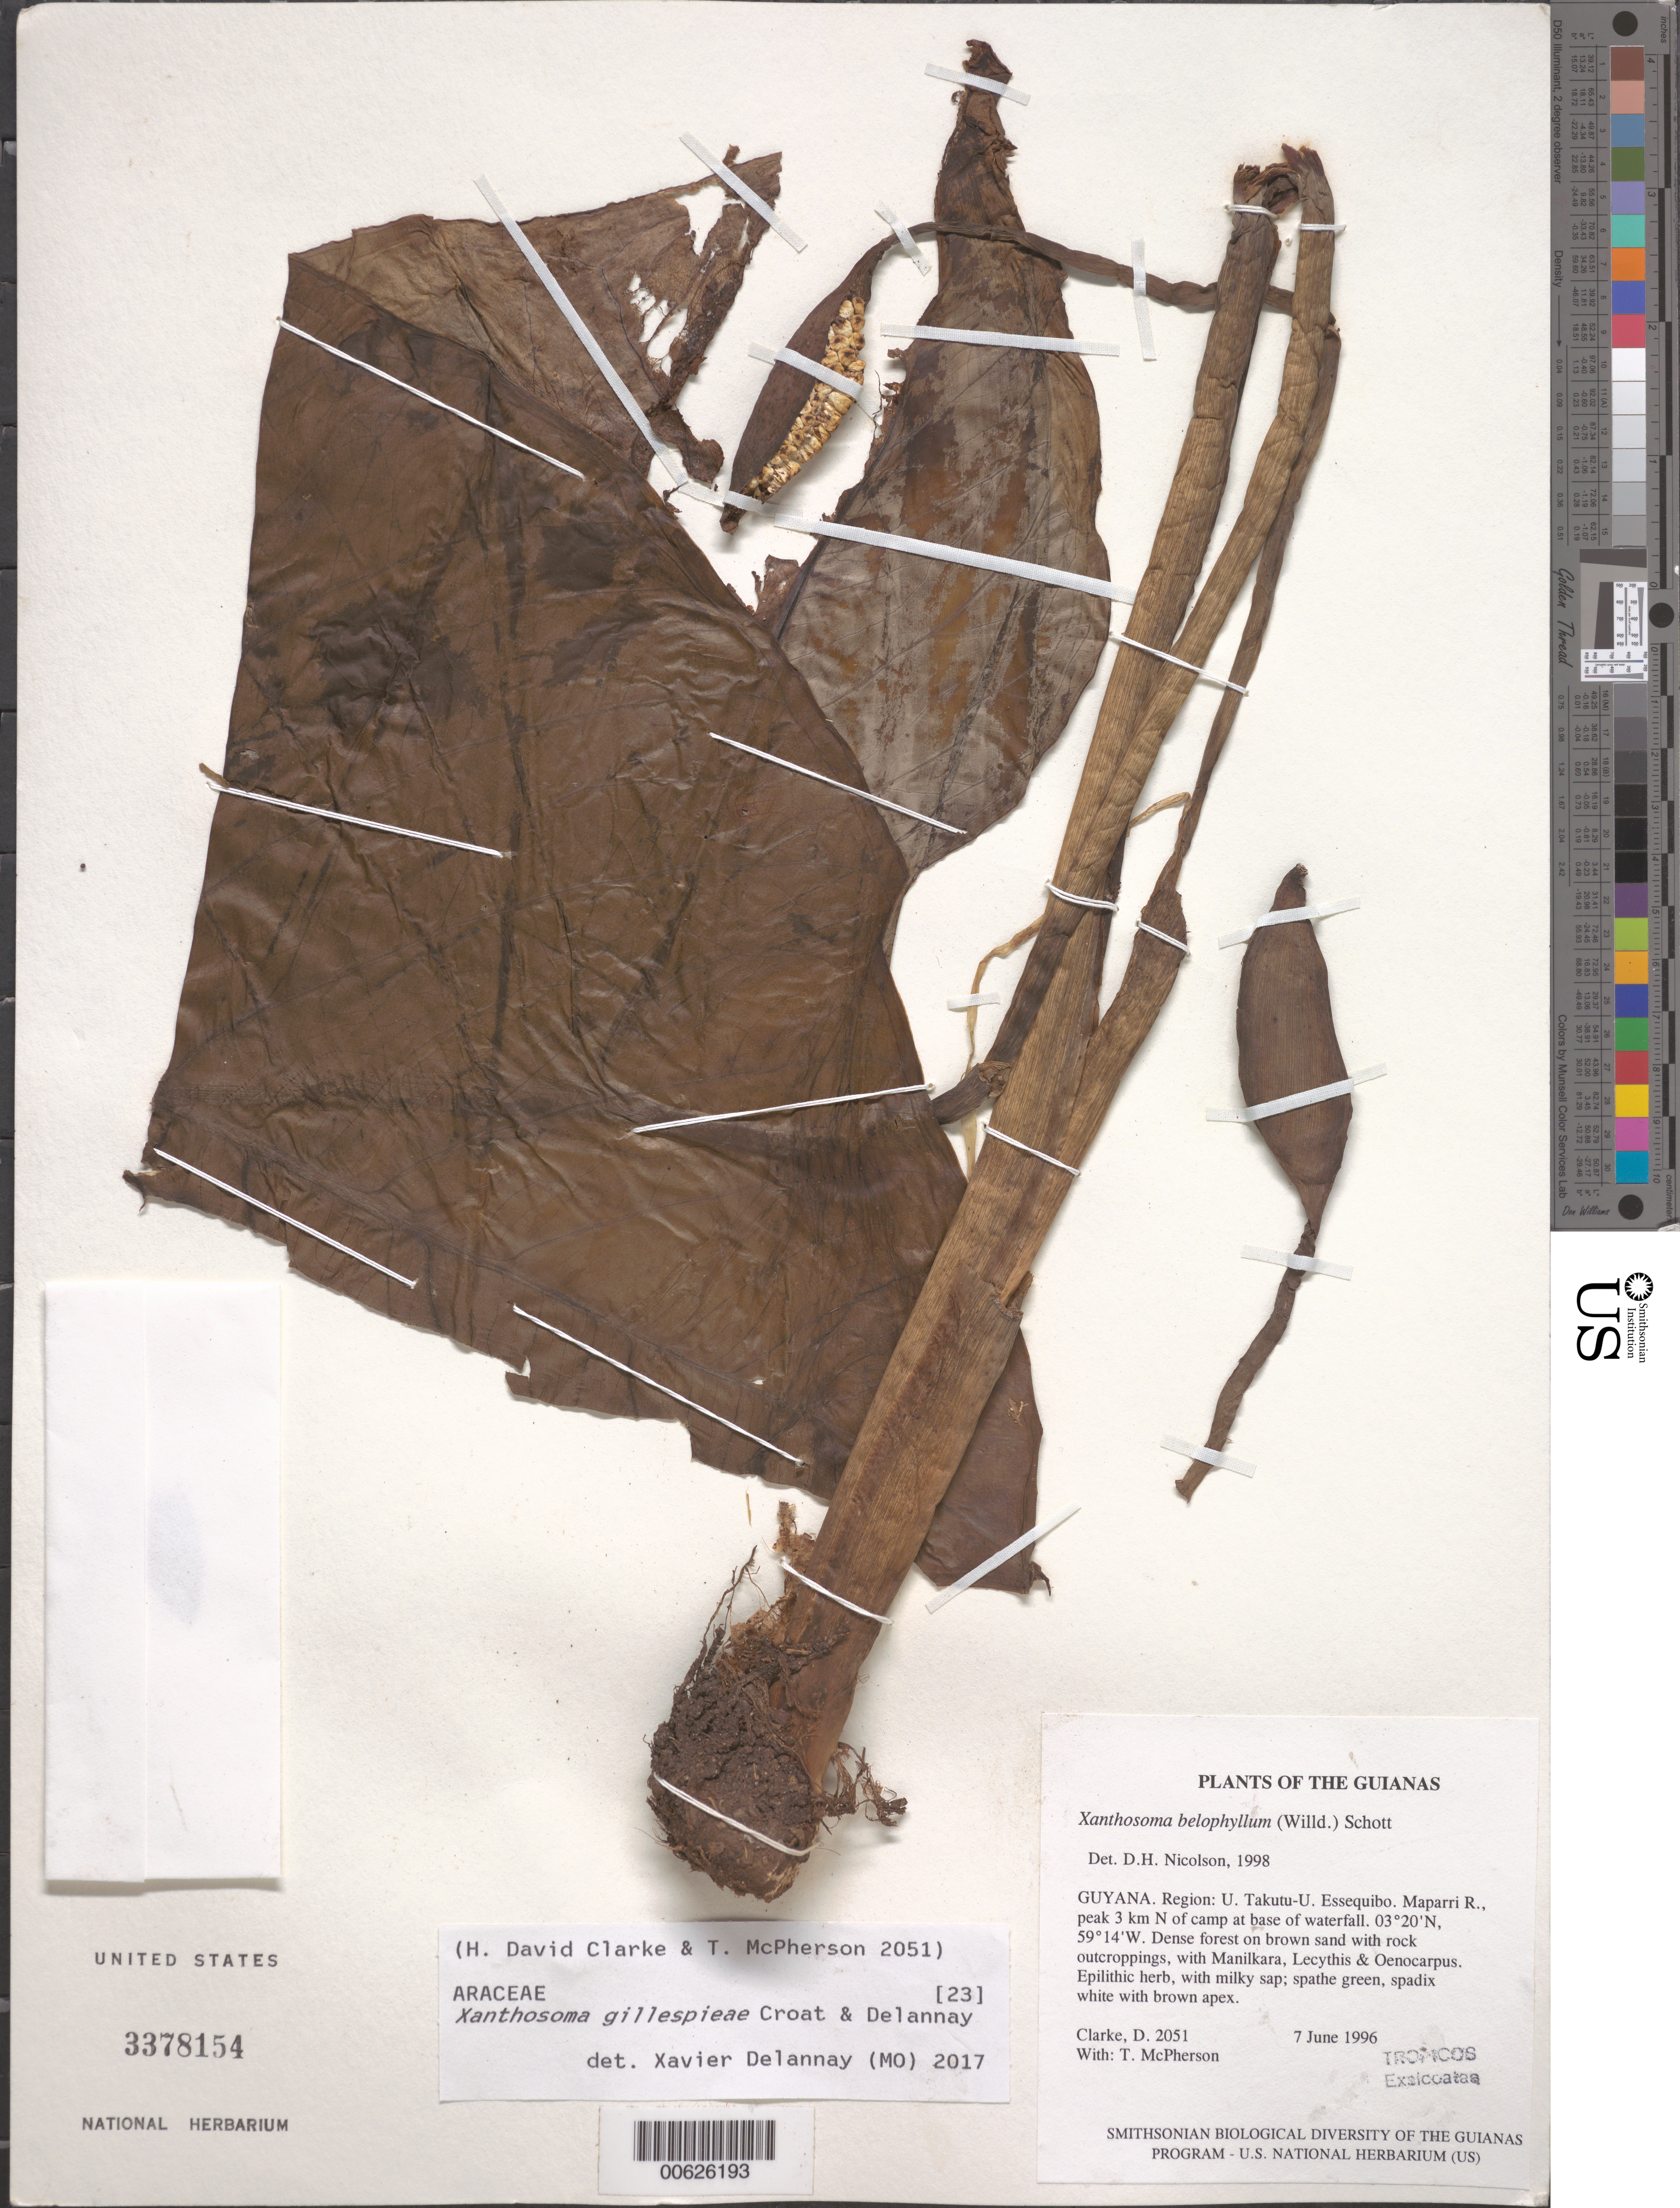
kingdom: Plantae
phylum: Tracheophyta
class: Liliopsida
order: Alismatales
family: Araceae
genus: Xanthosoma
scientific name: Xanthosoma gillespieae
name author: Croat & Delannay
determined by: Delannay, Xavier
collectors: H. D. Clarke & T. McPherson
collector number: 2051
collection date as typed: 7 June 1996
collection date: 1996-06-07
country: Guyana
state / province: U. Takutu-U. Essequibo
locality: Maparri R., peak 3 km N of camp at base of waterfall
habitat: Dense forest on brown sand with rock outcroppings, with Manilkara, Lecythis & Oenocarpus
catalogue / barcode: US 3378154